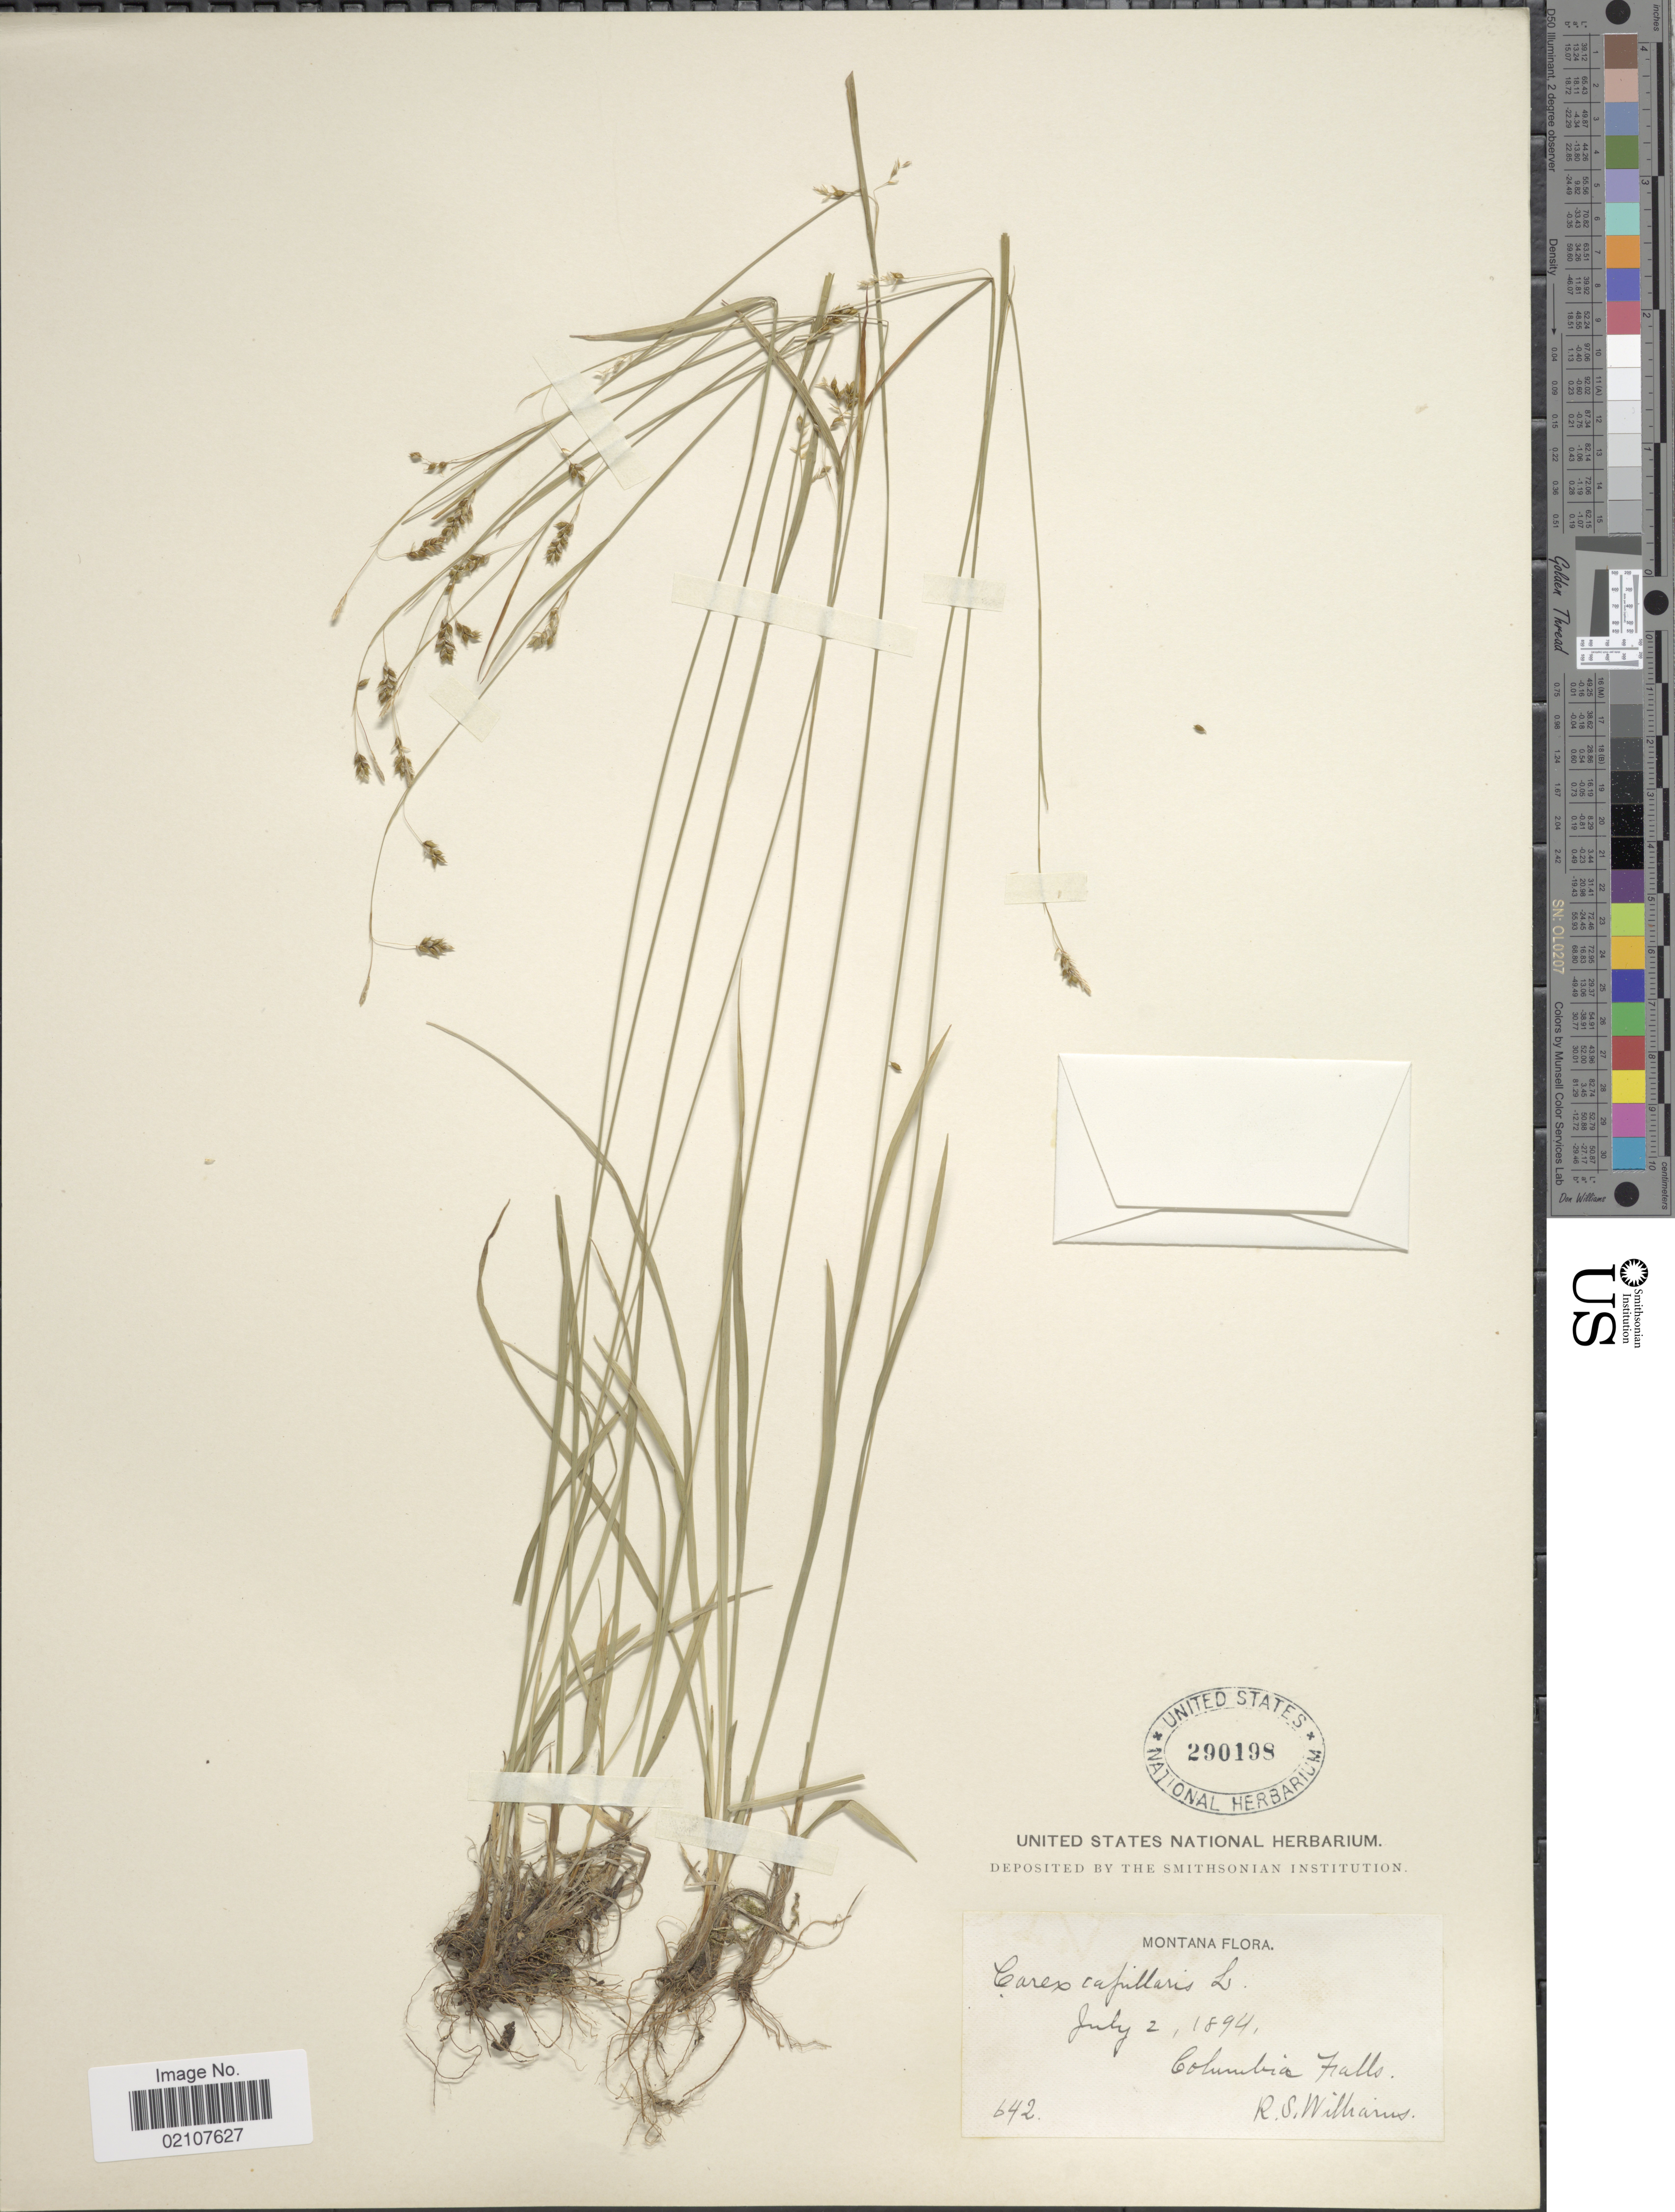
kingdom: Plantae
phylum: Tracheophyta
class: Liliopsida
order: Poales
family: Cyperaceae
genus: Carex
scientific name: Carex capillaris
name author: L.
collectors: R. S. Williams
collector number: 642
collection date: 1894-07-02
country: United States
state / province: Montana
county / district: Flathead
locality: Columbia Falls.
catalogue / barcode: US 290198